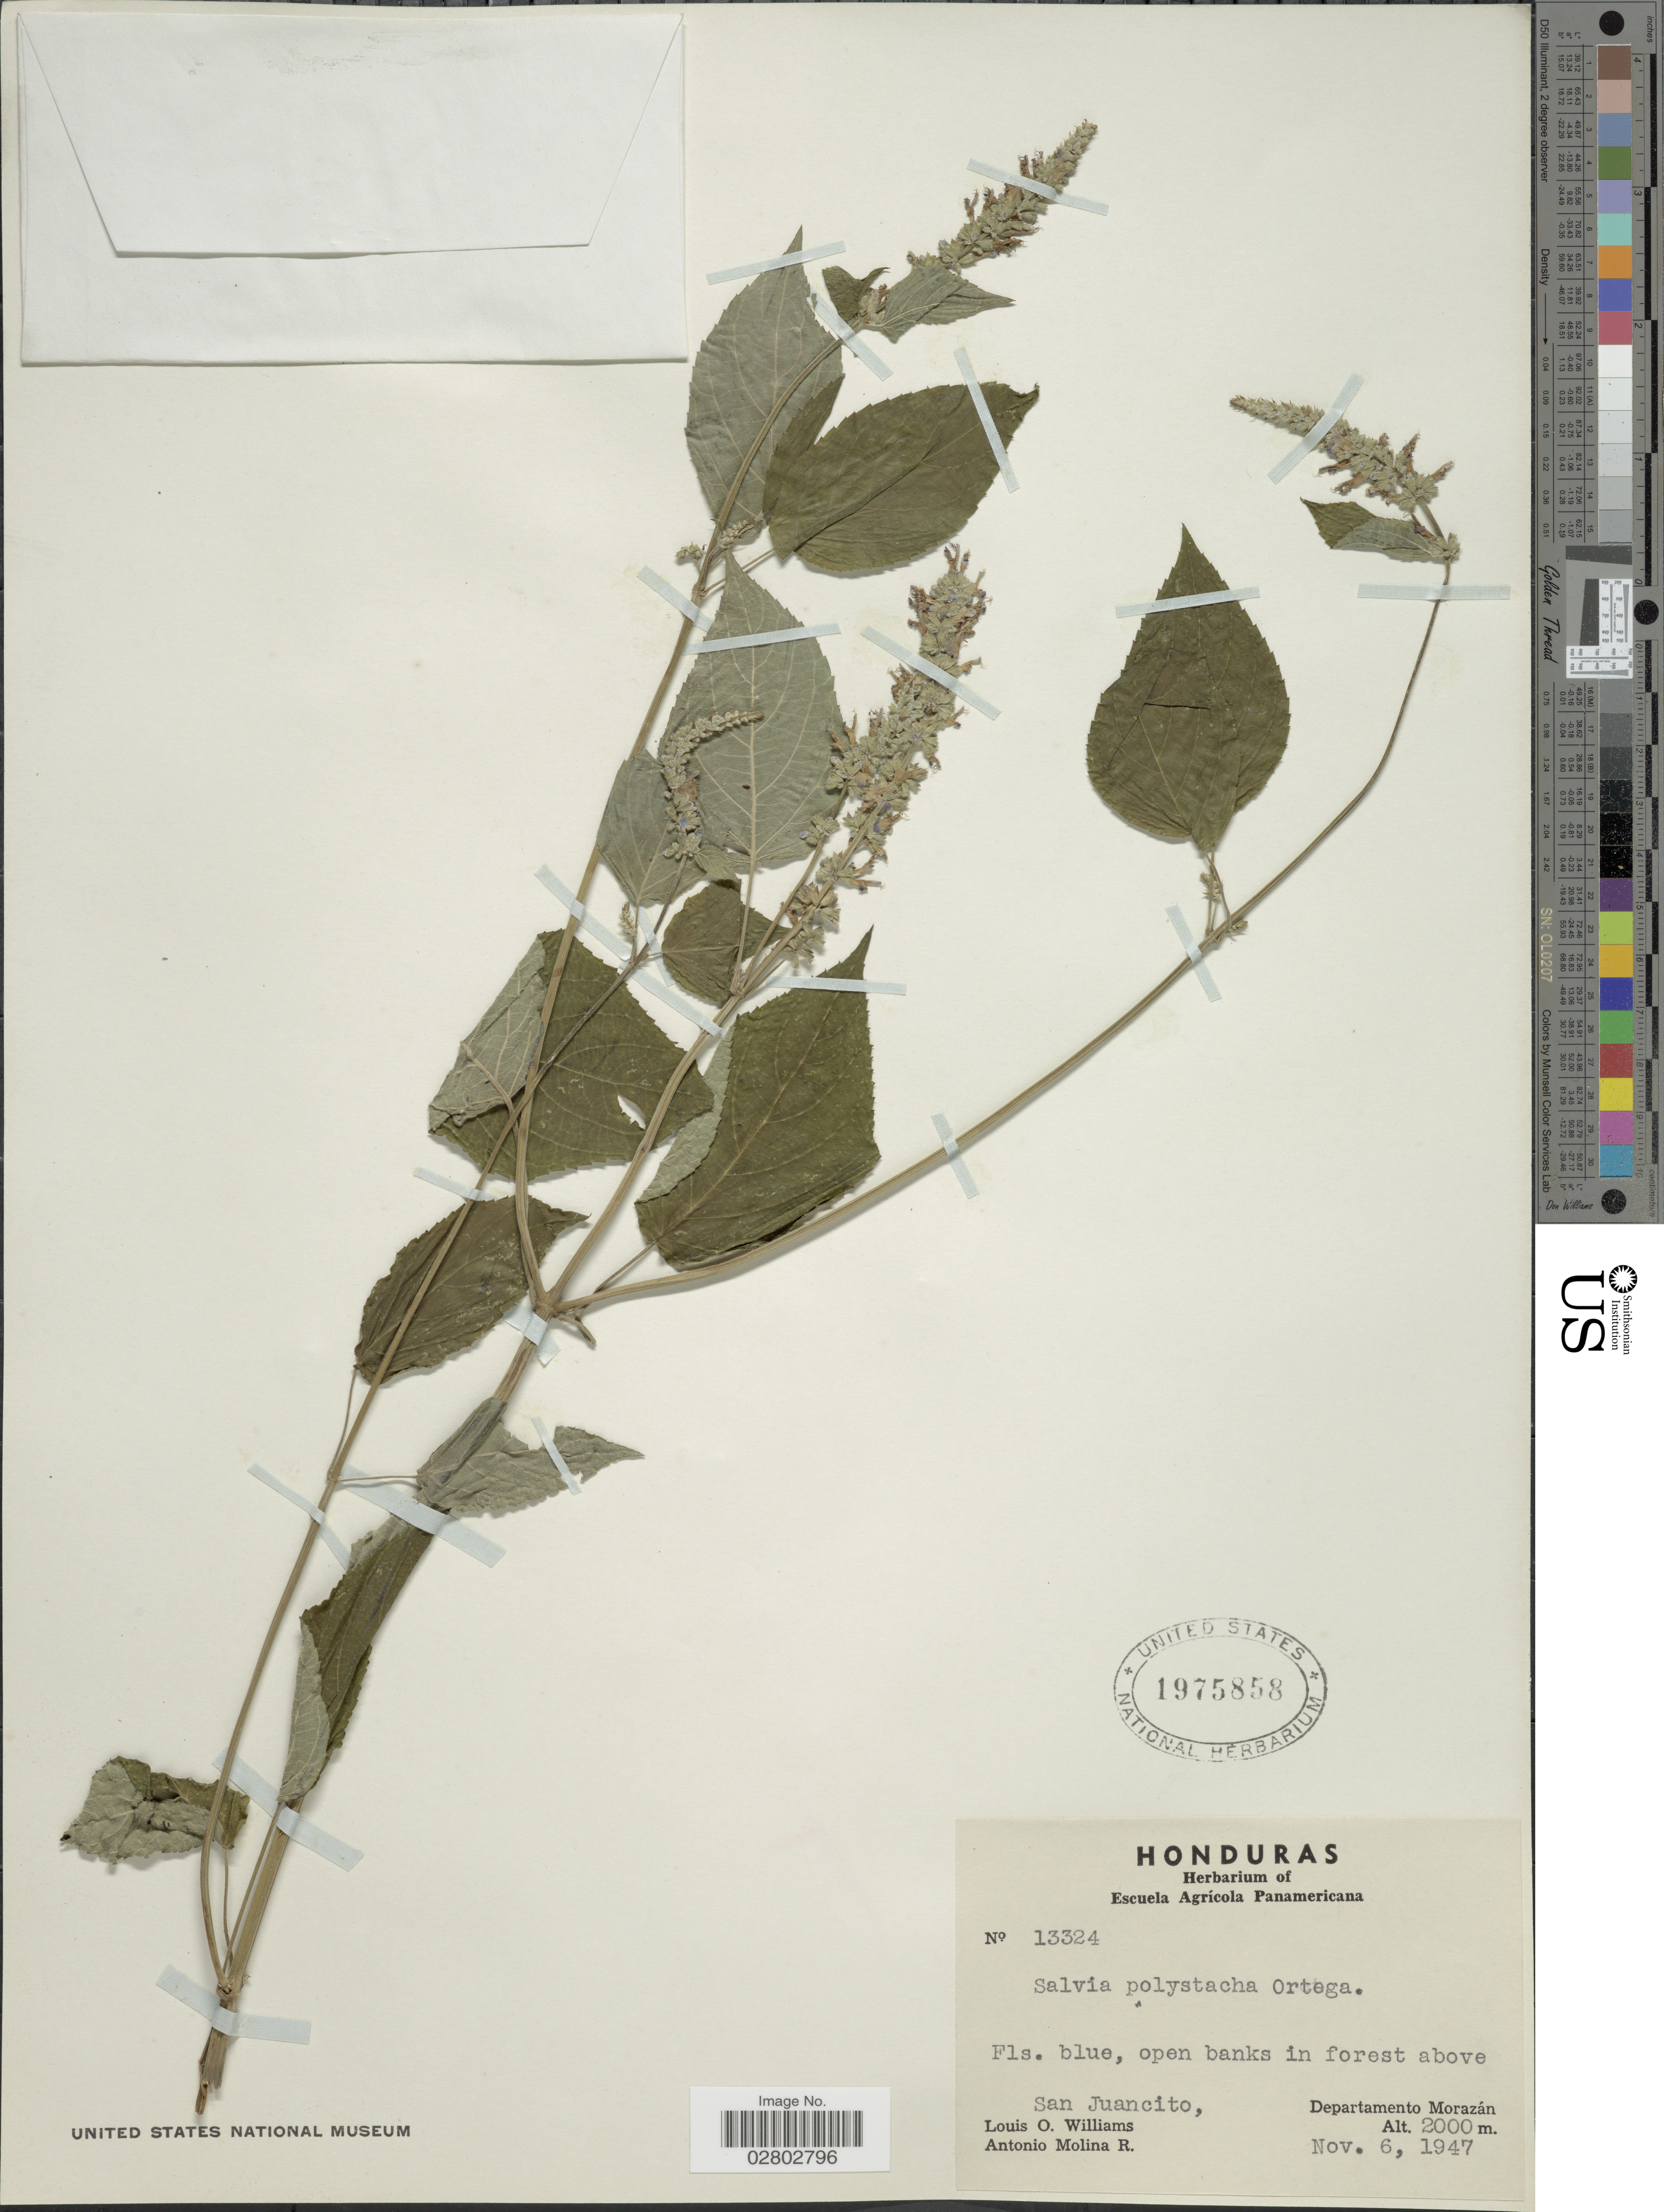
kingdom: Plantae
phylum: Tracheophyta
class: Magnoliopsida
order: Lamiales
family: Lamiaceae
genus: Salvia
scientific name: Salvia polystachya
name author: Cav.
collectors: L. O. Williams & A. Molina R.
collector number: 13324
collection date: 1947-11-06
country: Honduras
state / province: Fco. Morazán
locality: Open banks in forest above San Juancito, Departamento Morazán.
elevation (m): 2000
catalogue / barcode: US 1975858